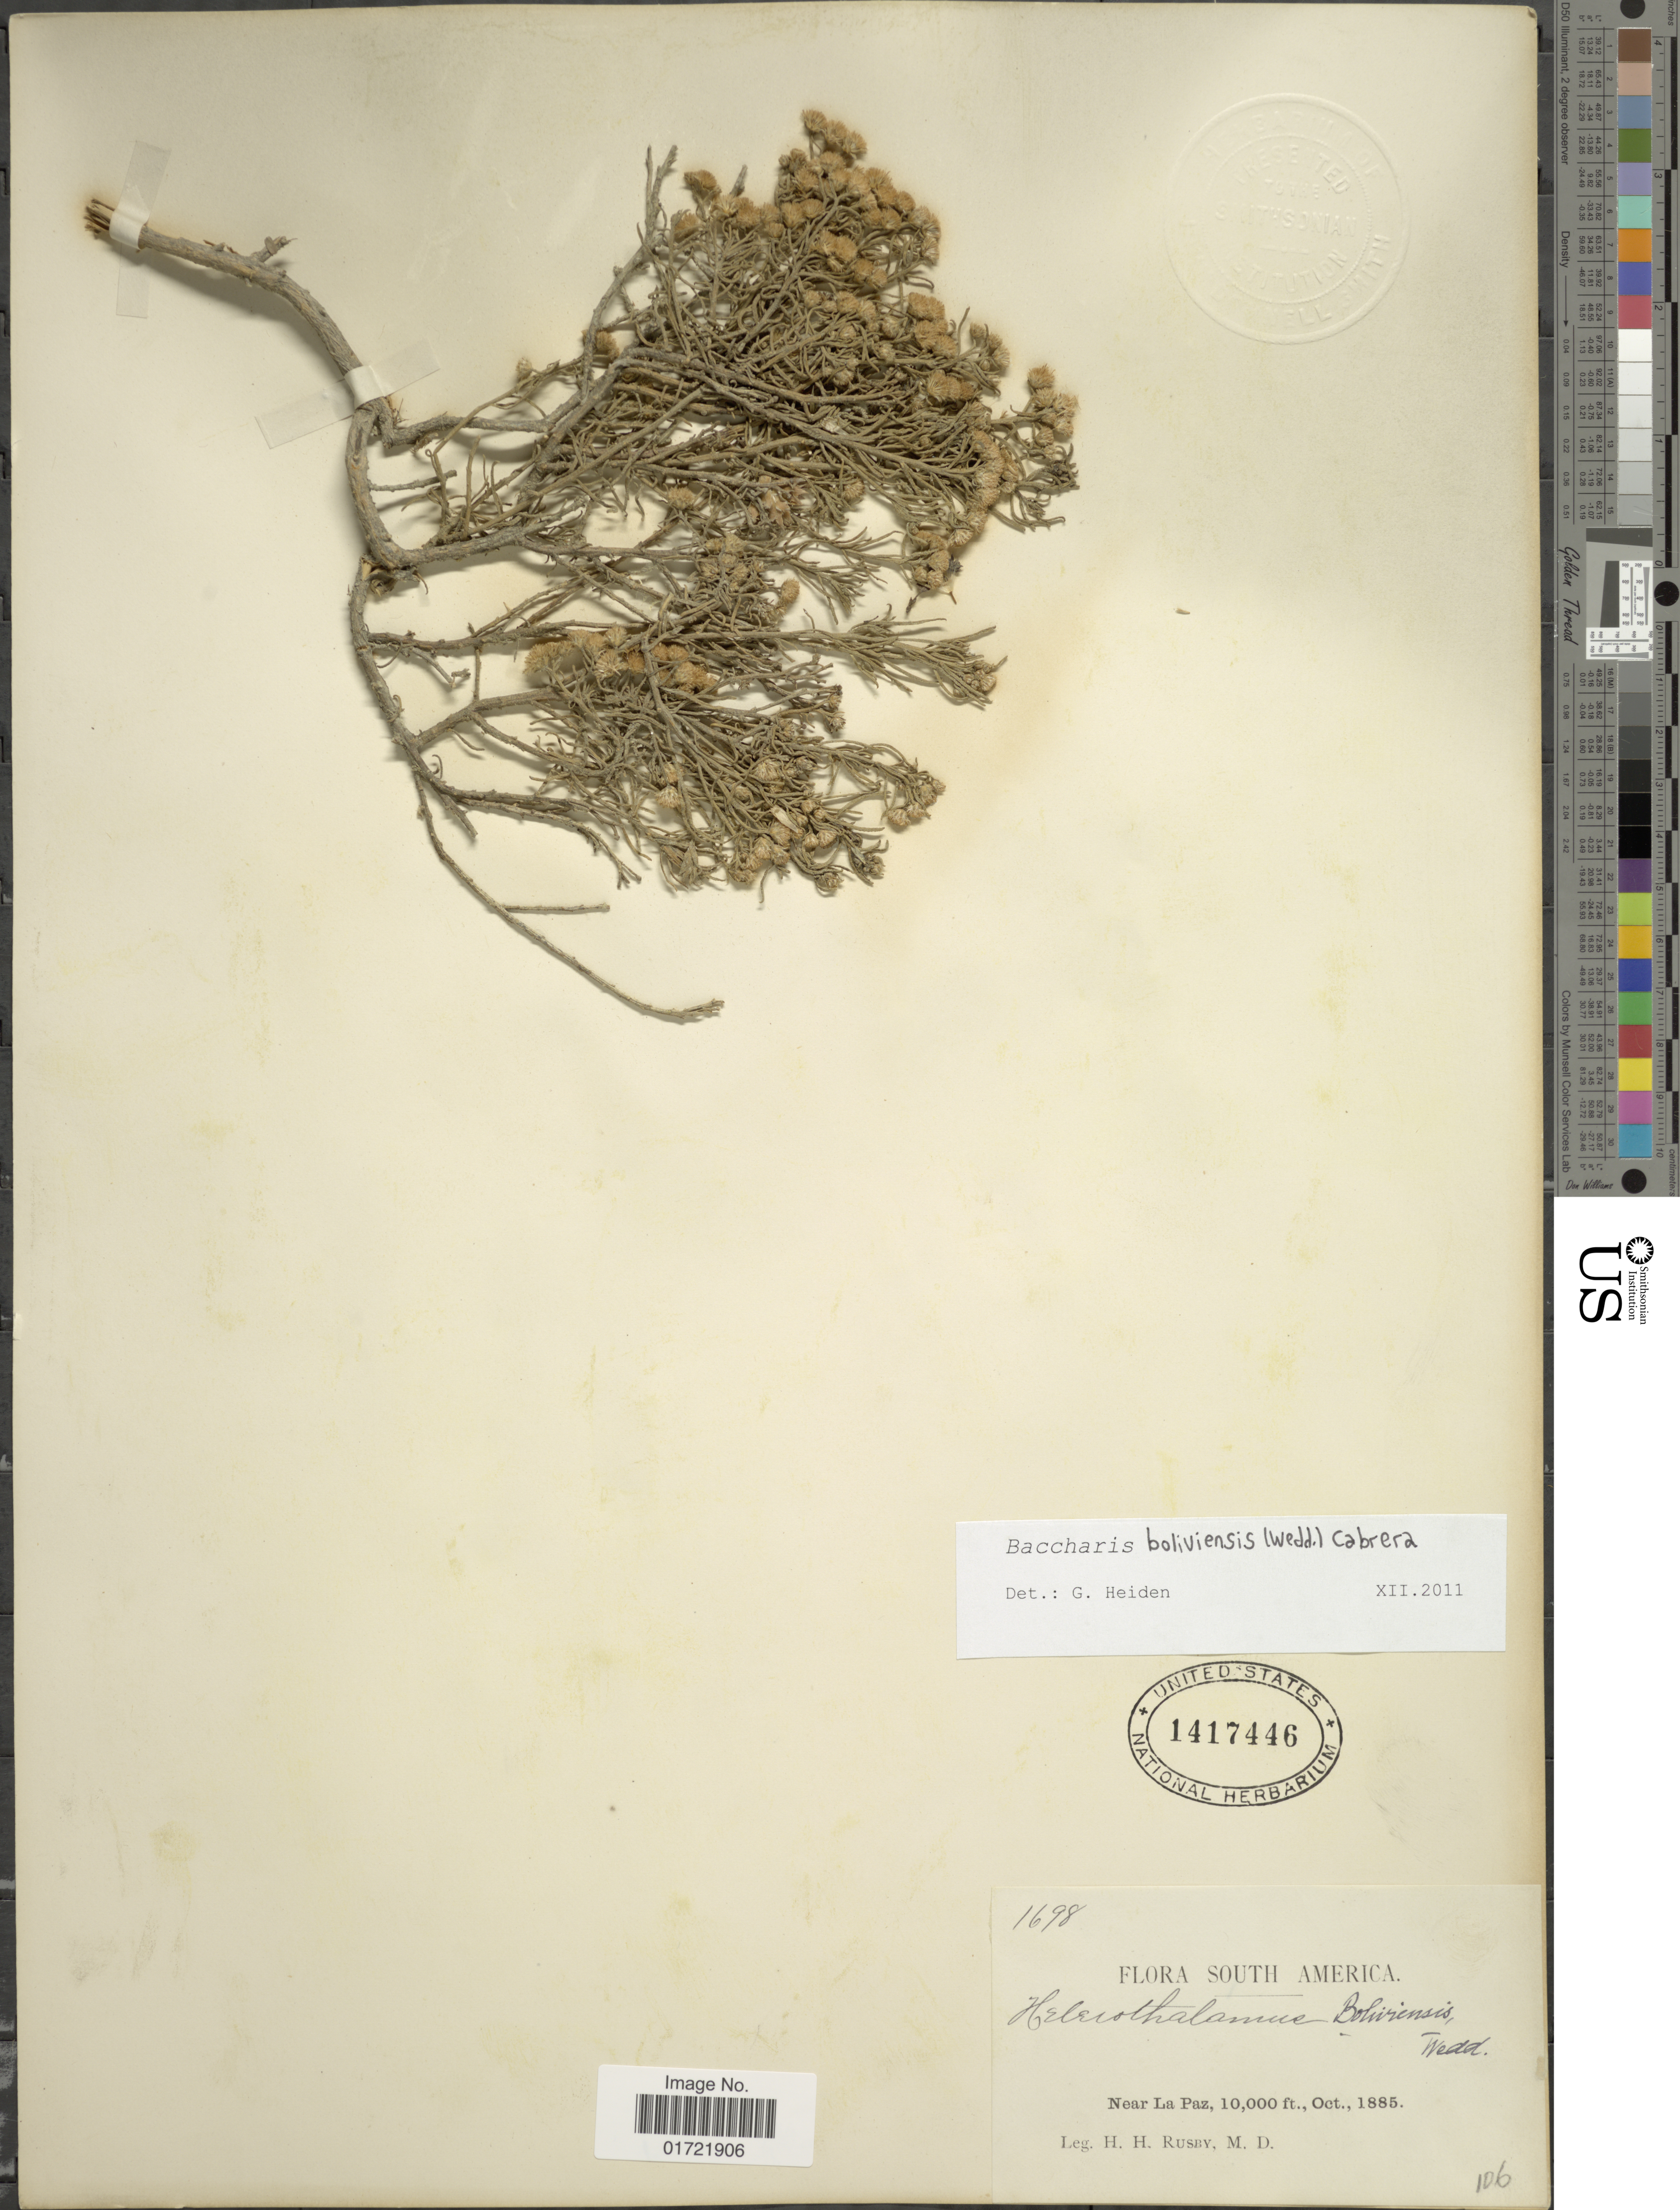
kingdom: Plantae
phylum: Tracheophyta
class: Magnoliopsida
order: Asterales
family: Asteraceae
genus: Baccharis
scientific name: Baccharis bolivensis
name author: (Wedd.) Cabrera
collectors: H. H. Rusby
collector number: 1698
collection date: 1885-10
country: Bolivia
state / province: La Paz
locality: Near La Paz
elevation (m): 3048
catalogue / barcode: US 1417446